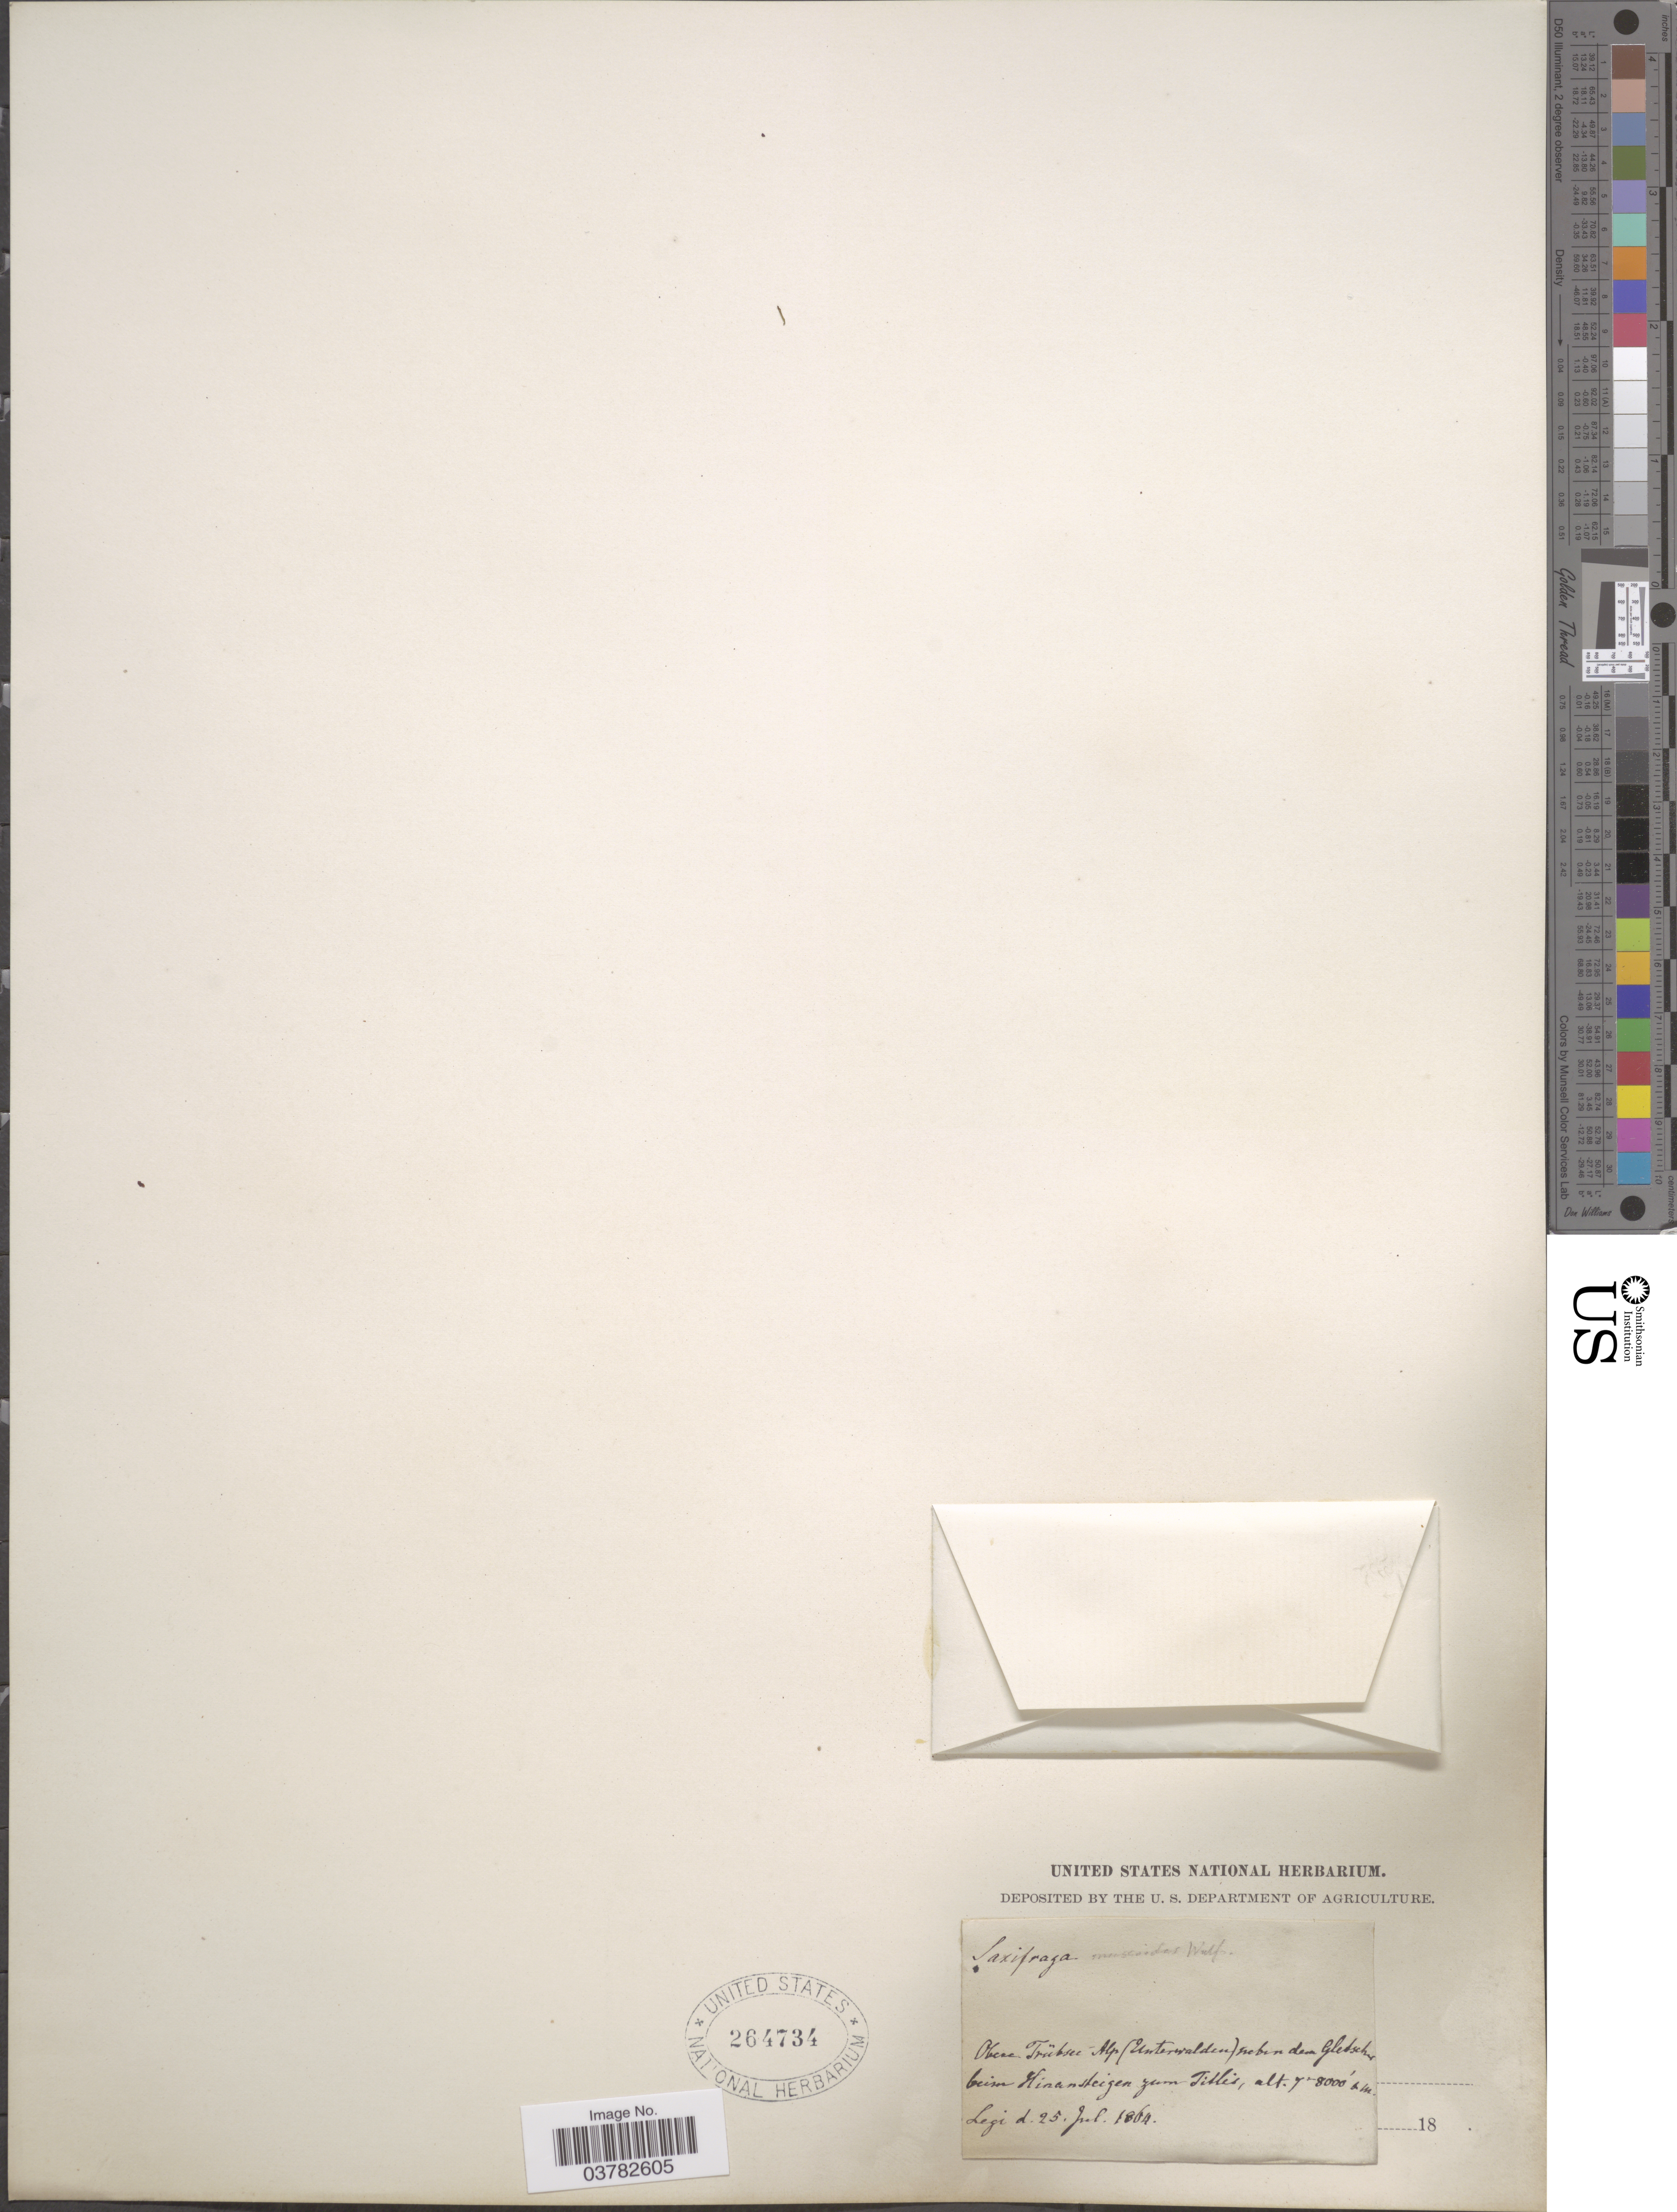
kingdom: Plantae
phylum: Tracheophyta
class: Magnoliopsida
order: Saxifragales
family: Saxifragaceae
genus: Saxifraga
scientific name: Saxifraga muscoides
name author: All.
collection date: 1864-07-25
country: Switzerland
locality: Ober Trübsee Alp (Unterwalden) greben dem Gletscher bein Hinandsteigen zum Titlis.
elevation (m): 2134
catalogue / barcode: US 264734